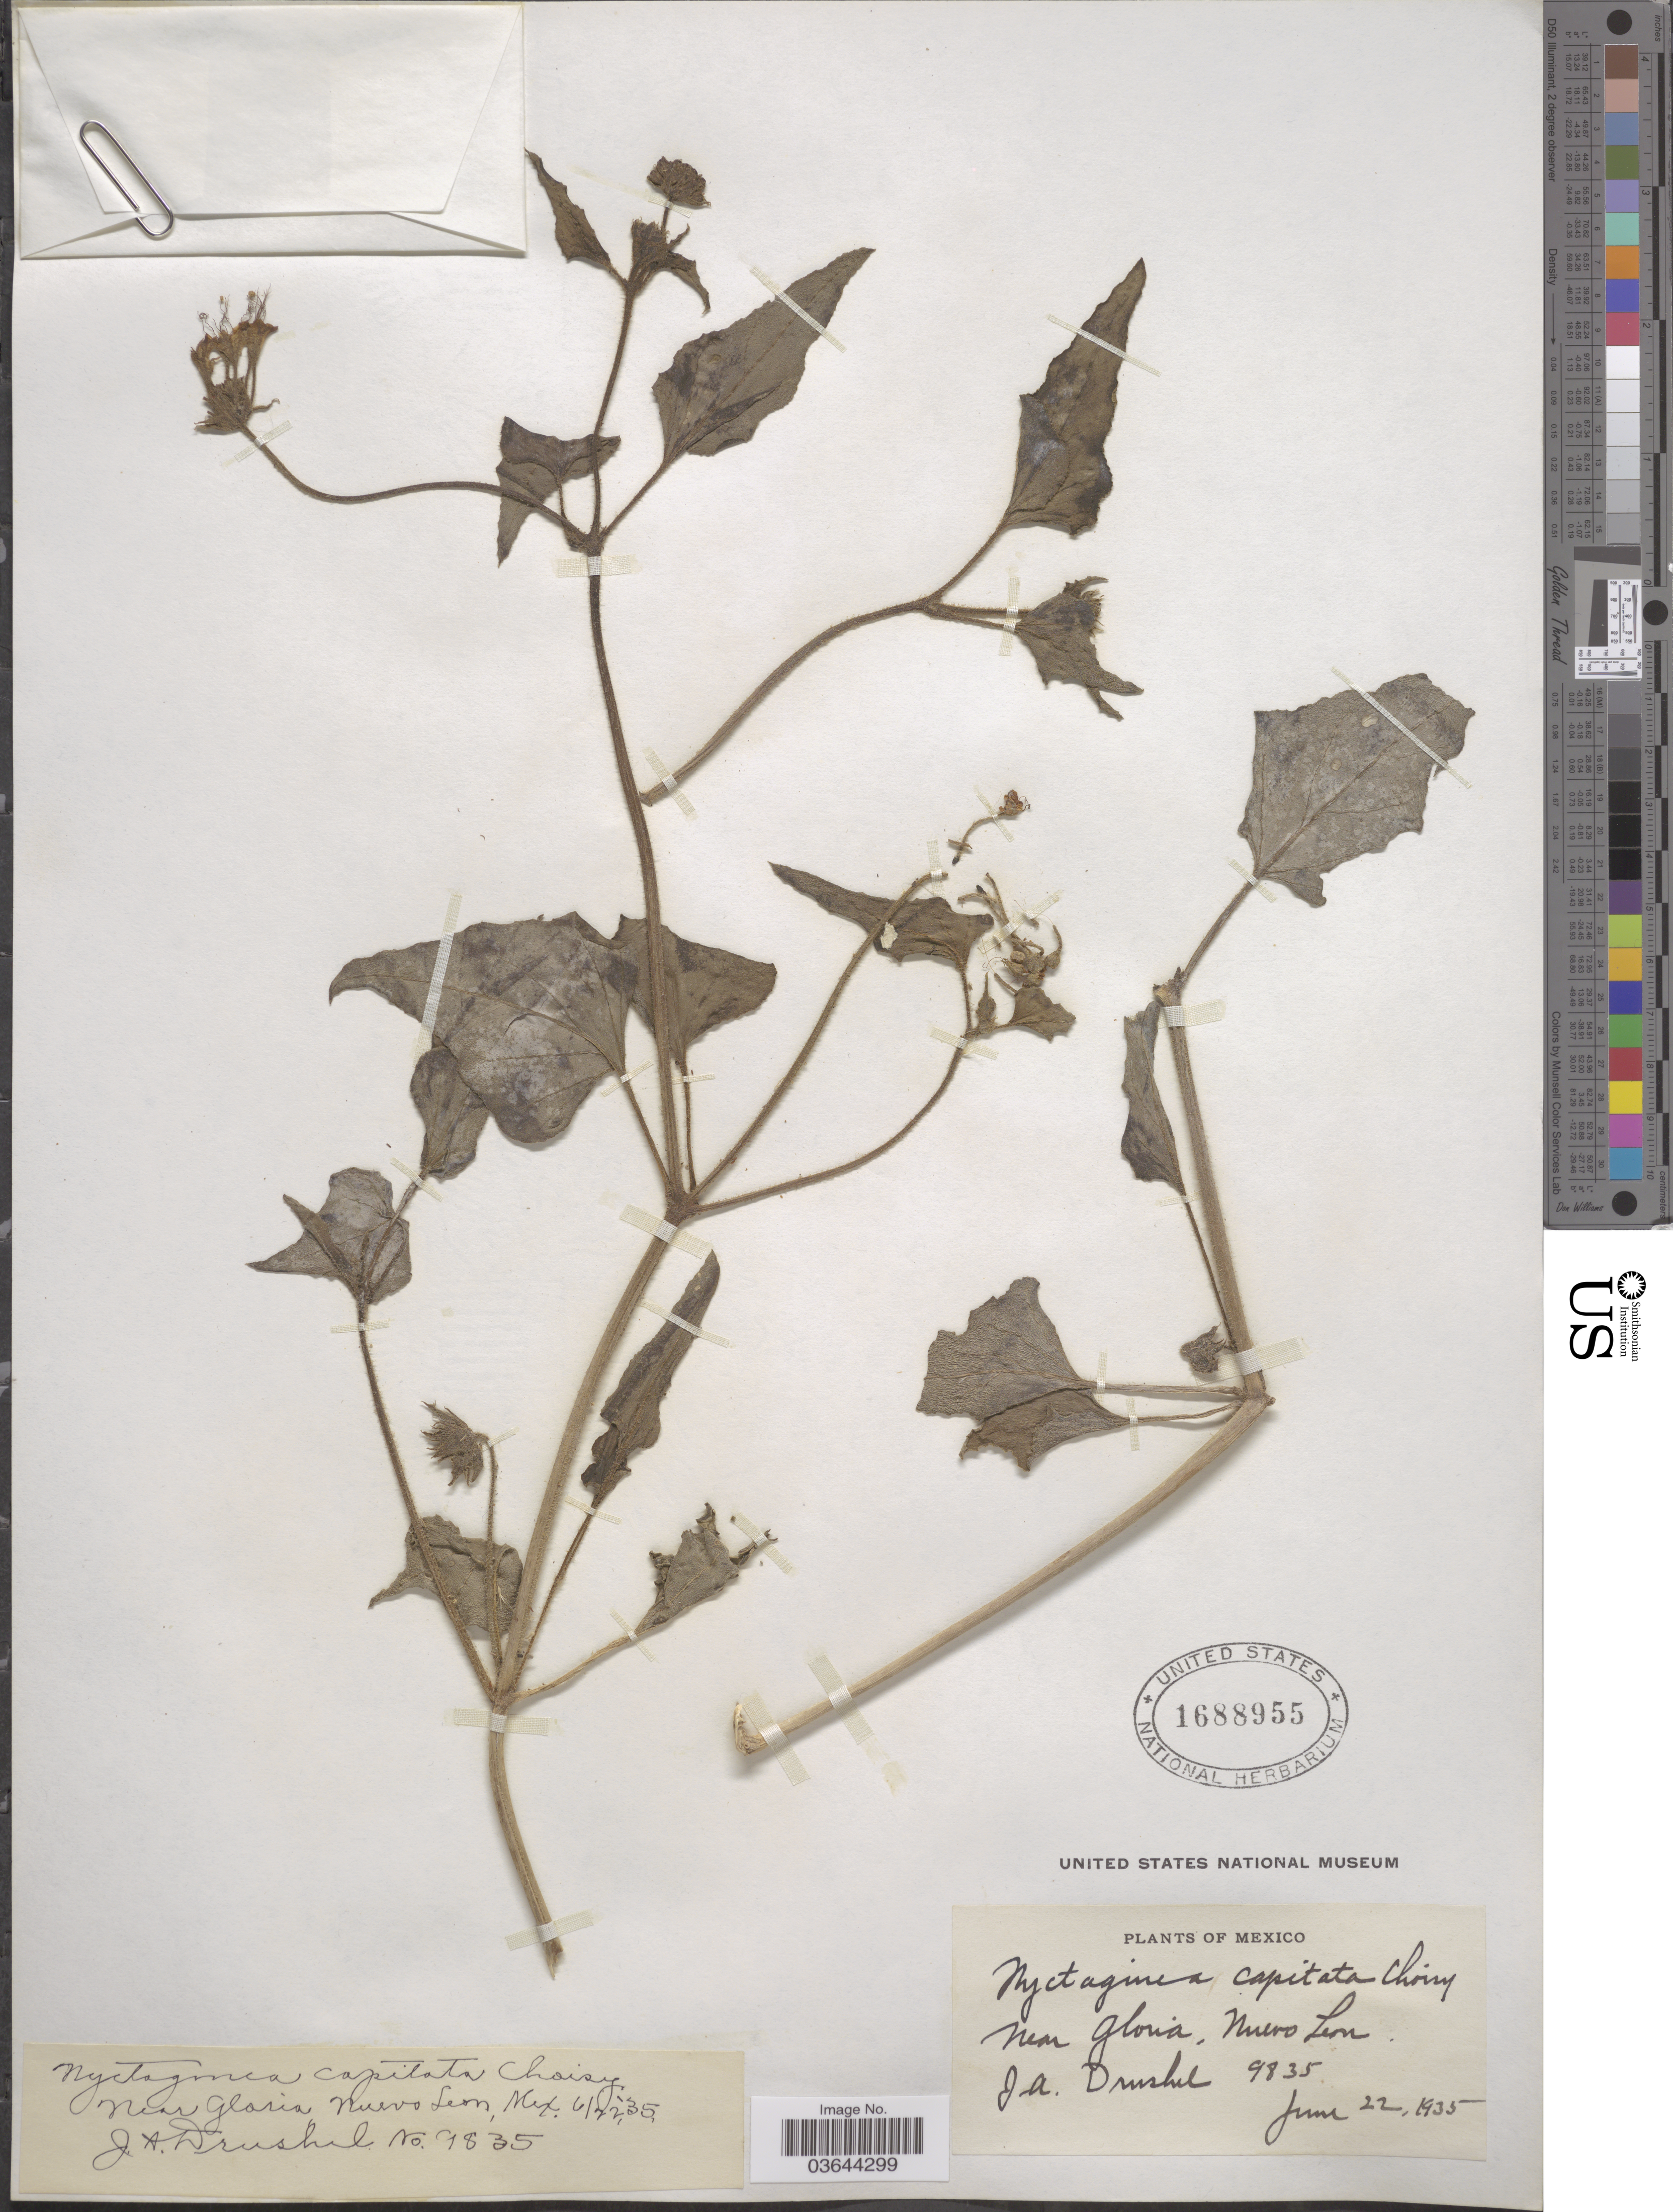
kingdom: Plantae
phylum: Tracheophyta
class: Magnoliopsida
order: Caryophyllales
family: Nyctaginaceae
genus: Nyctaginia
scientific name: Nyctaginia capitata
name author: Choisy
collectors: J. A. Drushel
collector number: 9835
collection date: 1935-06-22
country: Mexico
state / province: Nuevo León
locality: Near Gloria.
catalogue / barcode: US 1688955